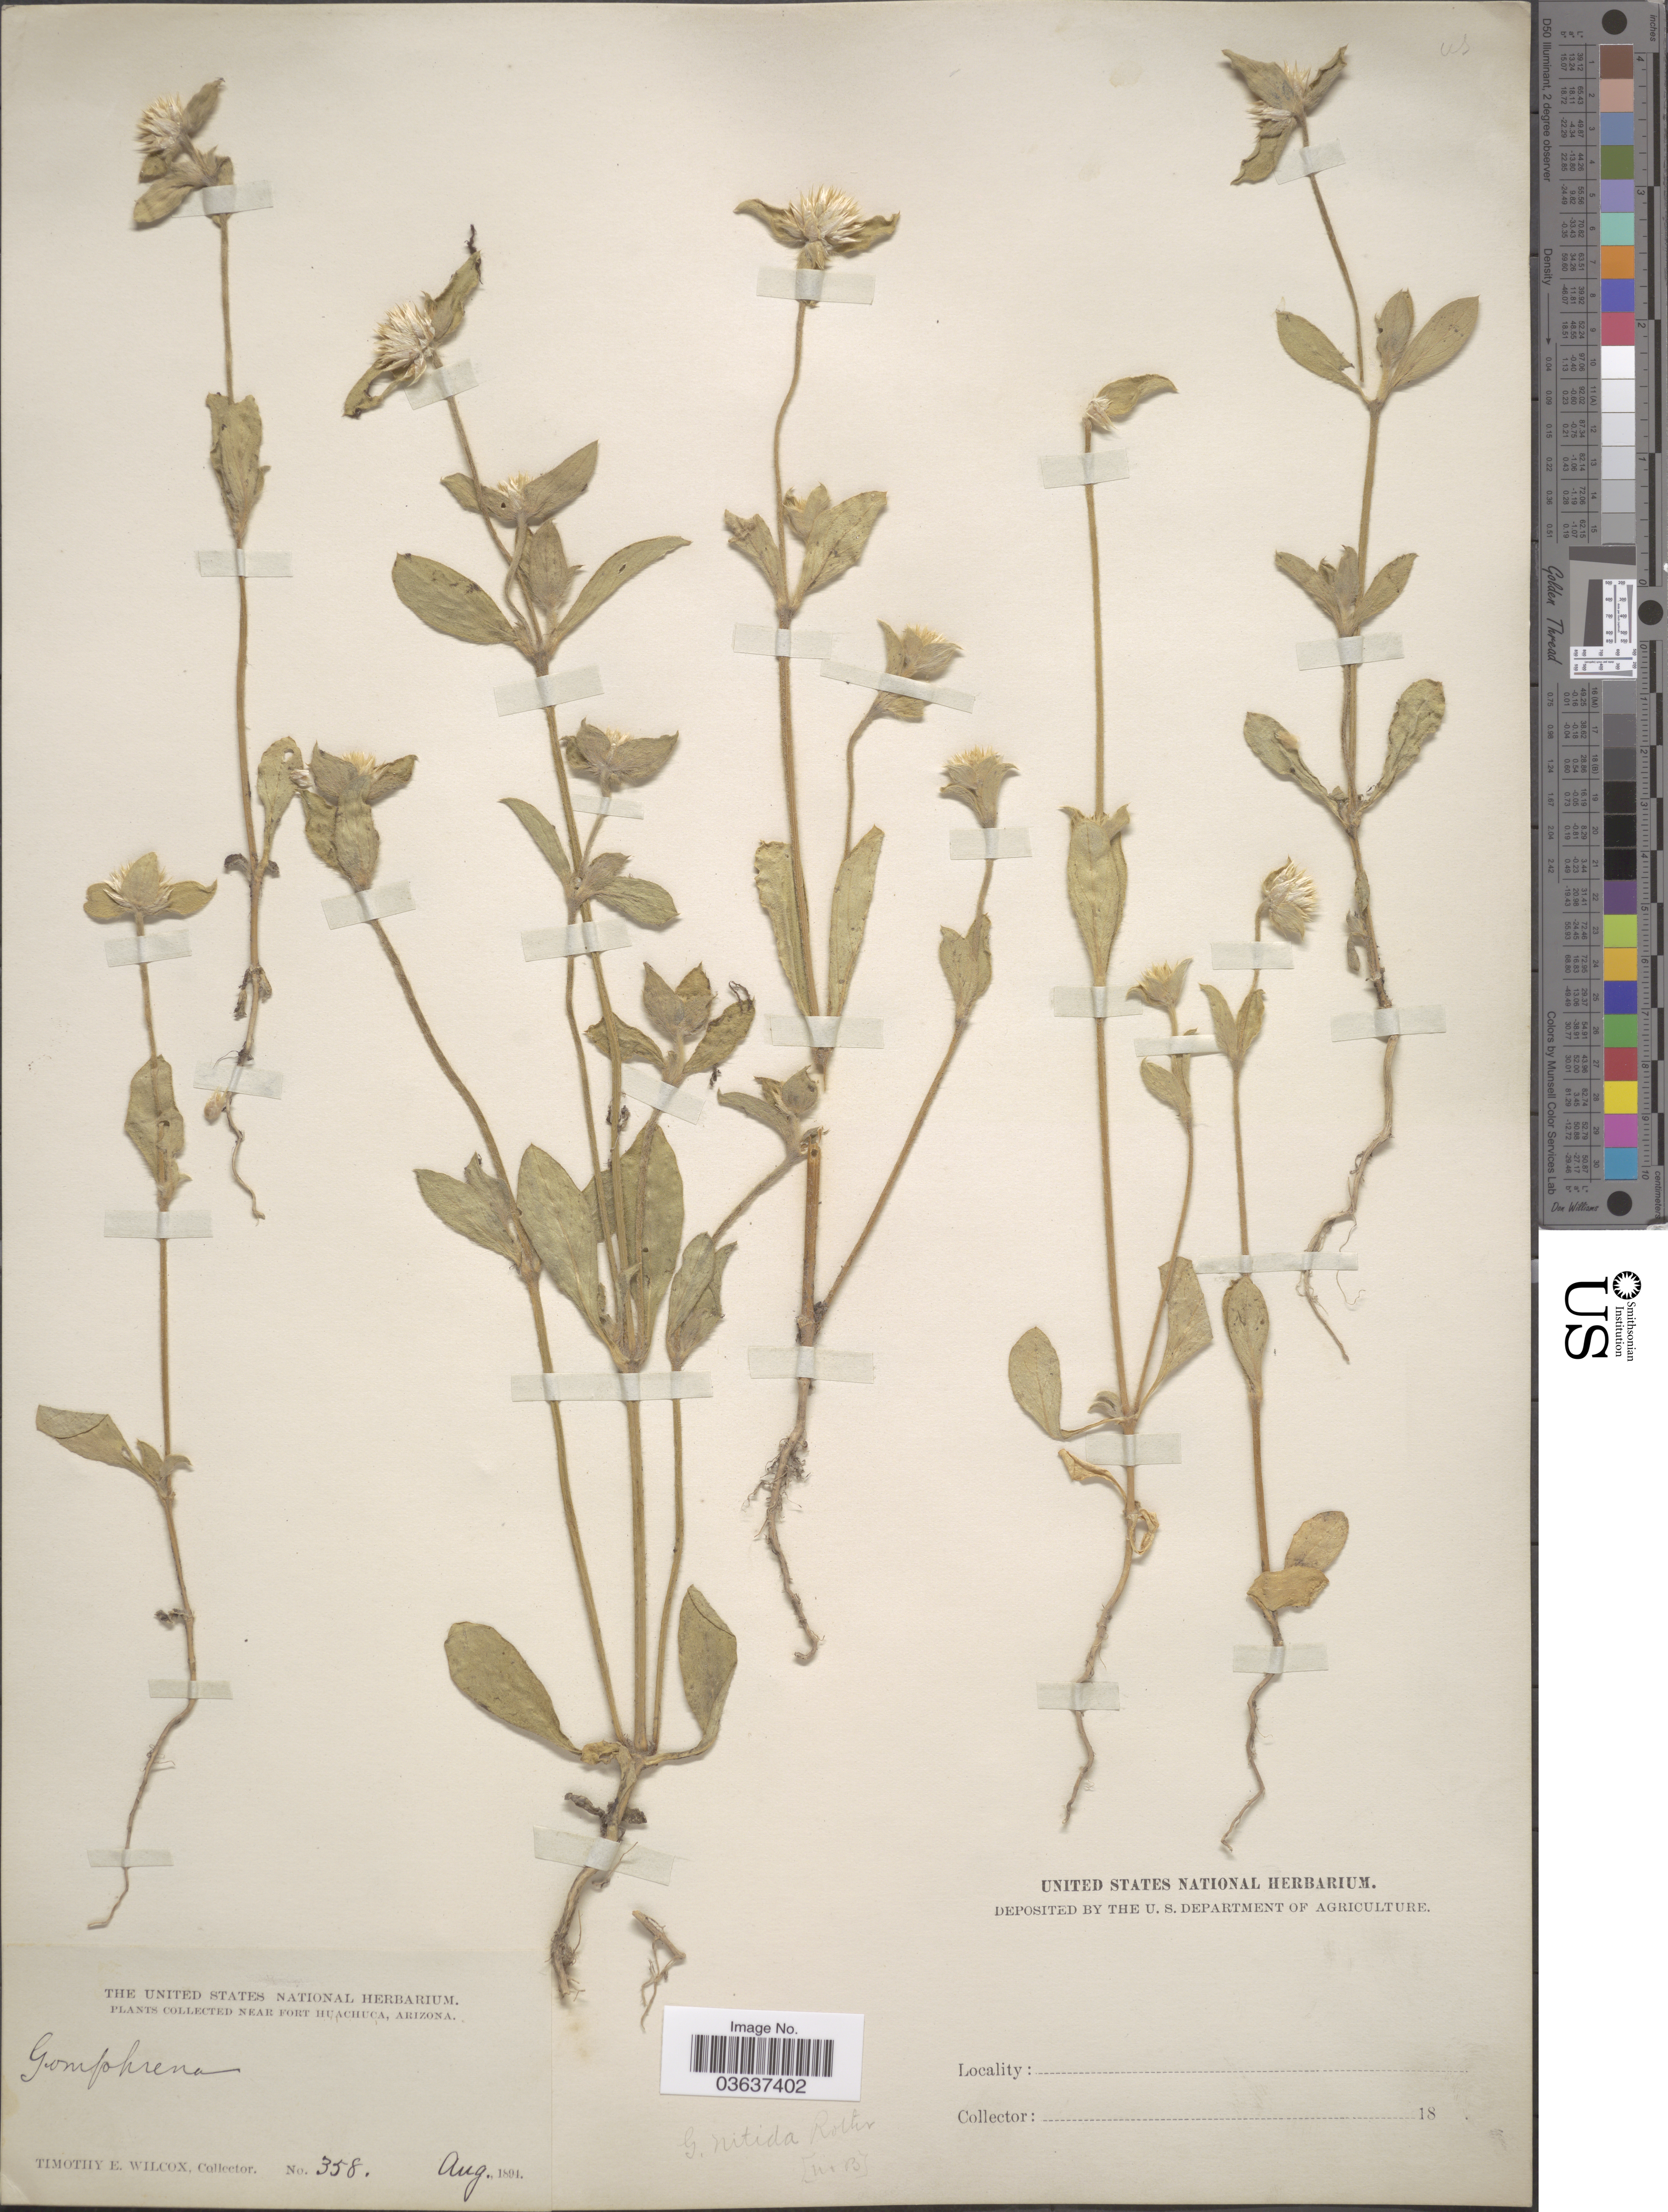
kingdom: Plantae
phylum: Tracheophyta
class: Magnoliopsida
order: Caryophyllales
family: Amaranthaceae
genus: Gomphrena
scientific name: Gomphrena nitida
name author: Rothr.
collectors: T. E. Wilcox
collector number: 358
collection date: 1891-08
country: United States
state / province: Arizona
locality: Near Fort Huachuca.